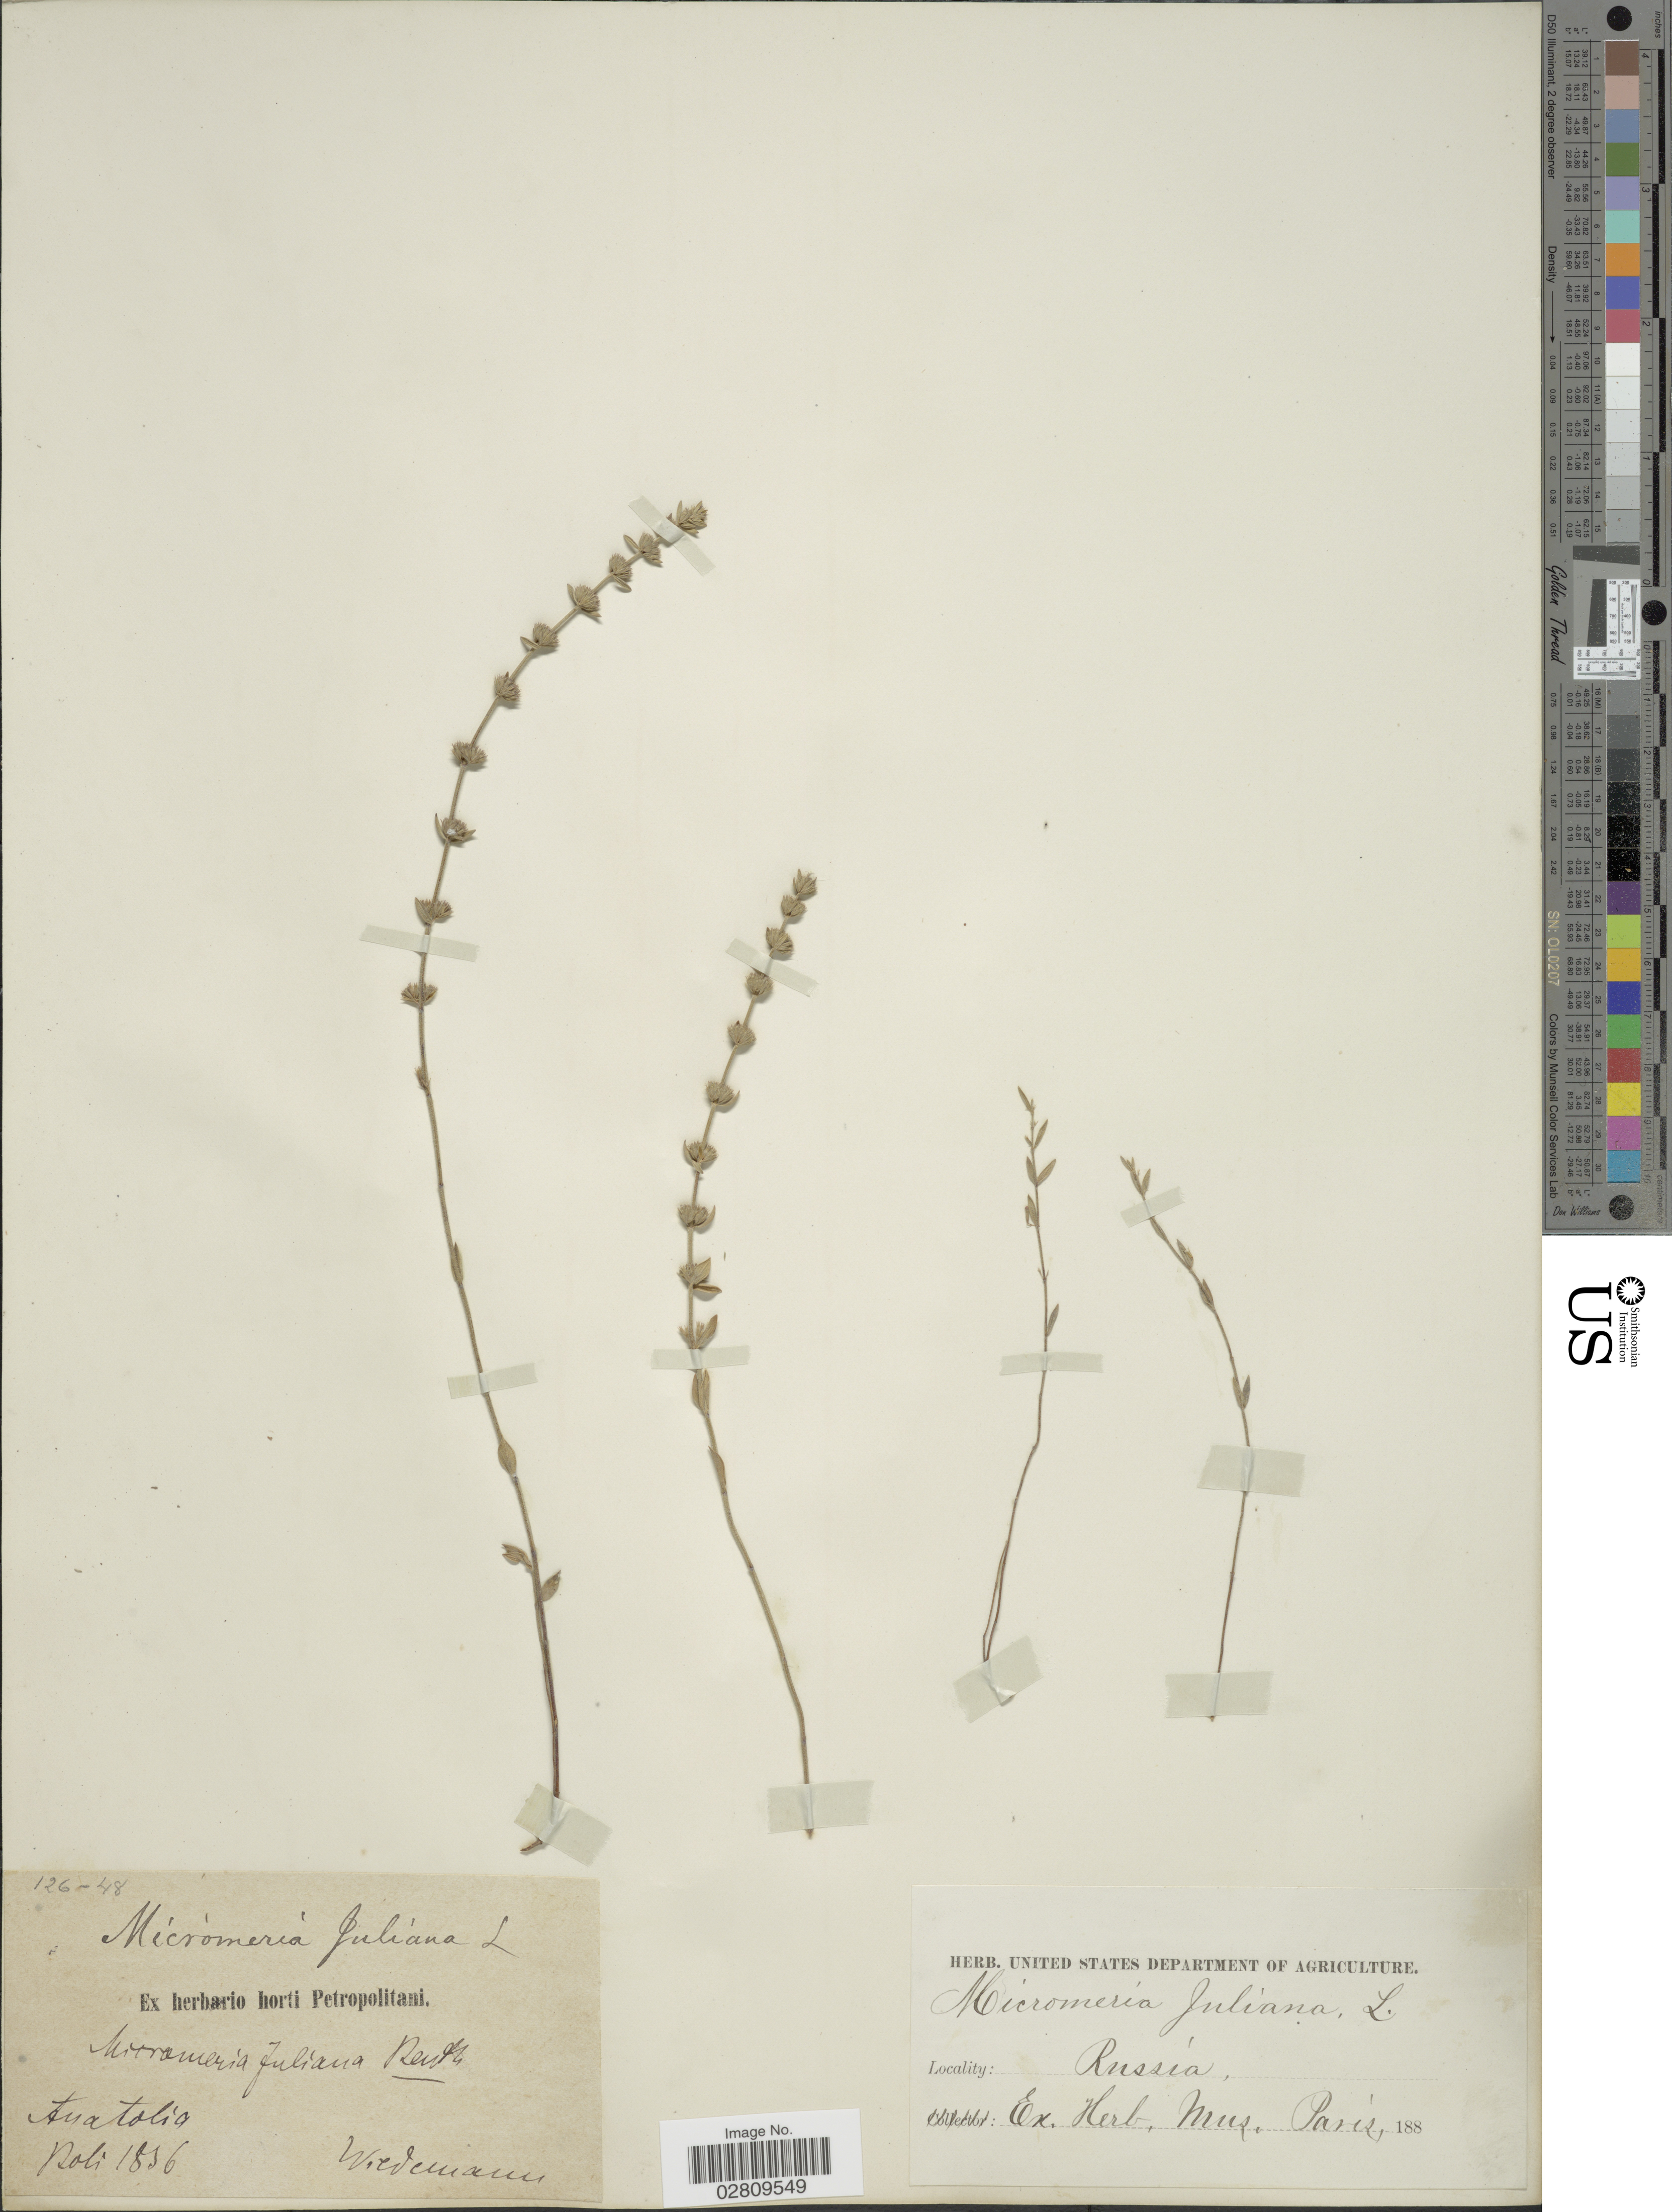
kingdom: Plantae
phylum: Tracheophyta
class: Magnoliopsida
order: Lamiales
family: Lamiaceae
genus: Micromeria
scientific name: Micromeria juliana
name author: (L.) Benth. ex Rchb.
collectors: Wiedemann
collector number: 126-48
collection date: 1856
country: Turkey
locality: Anatolia. "Russia" [Anatolia almost certainly refers to Turkey]